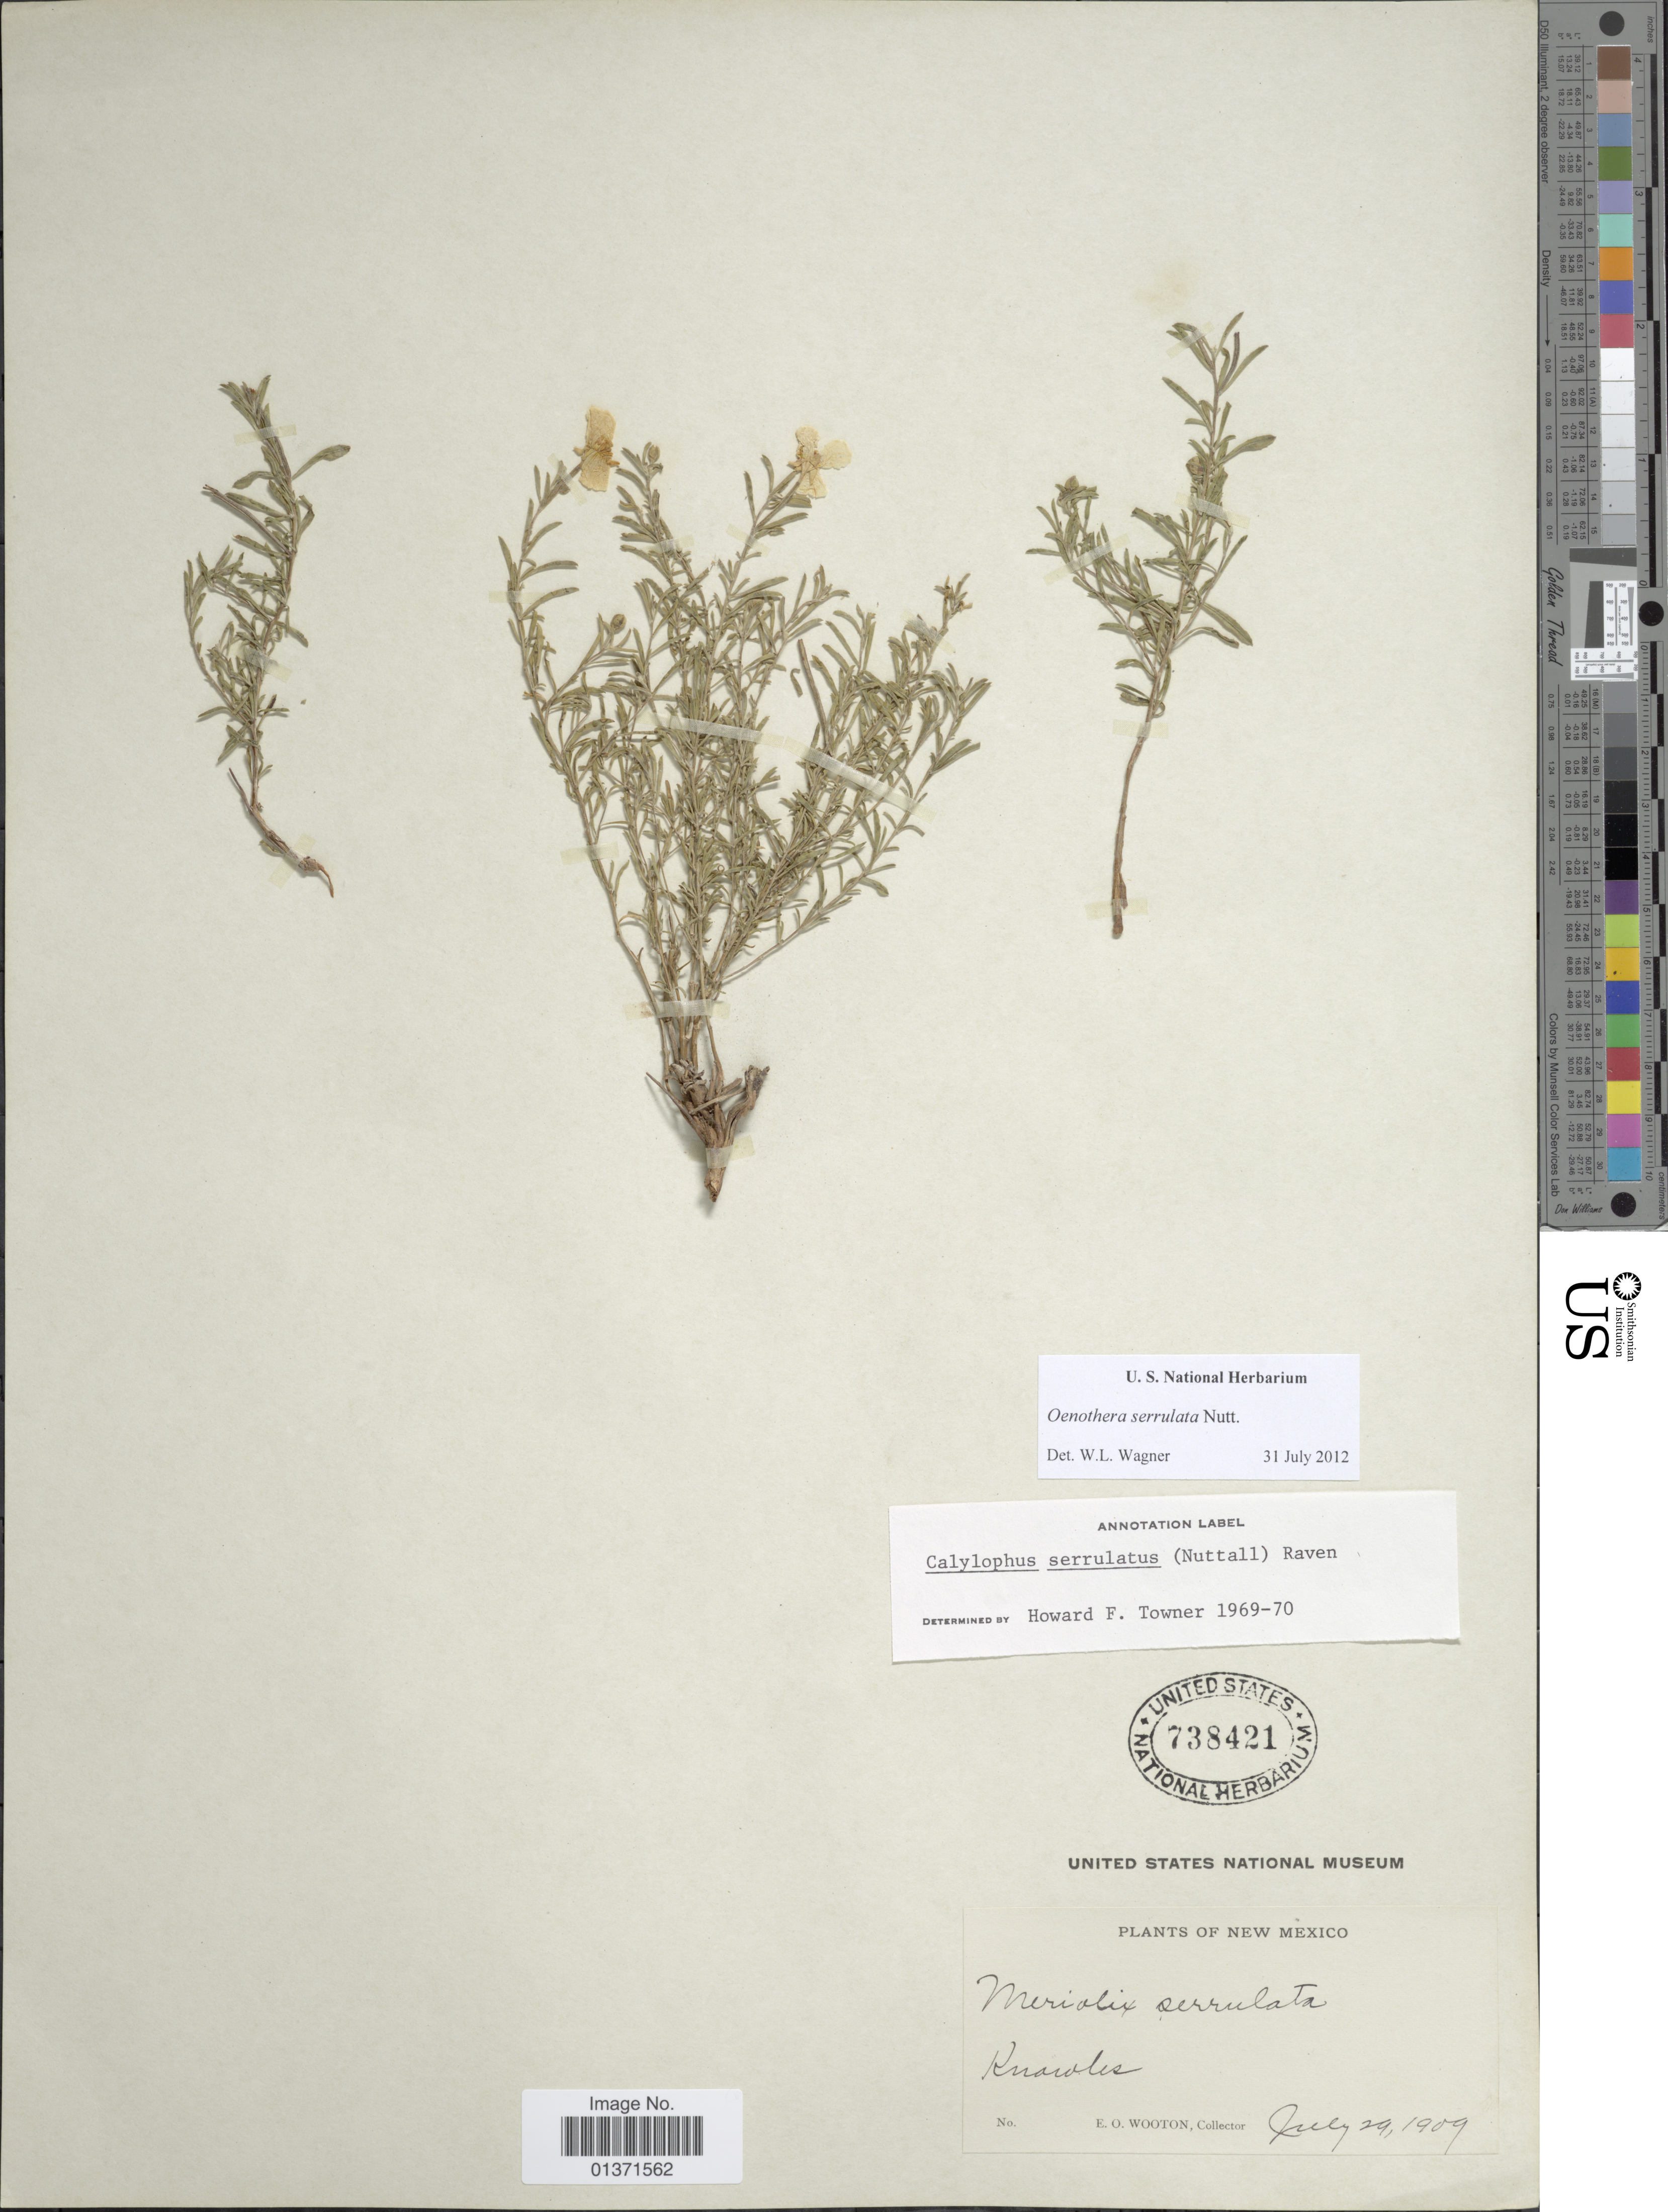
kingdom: Plantae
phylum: Tracheophyta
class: Magnoliopsida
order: Myrtales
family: Onagraceae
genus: Oenothera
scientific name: Oenothera serrulata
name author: Nutt.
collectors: E. O. Wooton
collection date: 1909-07-29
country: United States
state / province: New Mexico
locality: Knowles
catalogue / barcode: US 738421